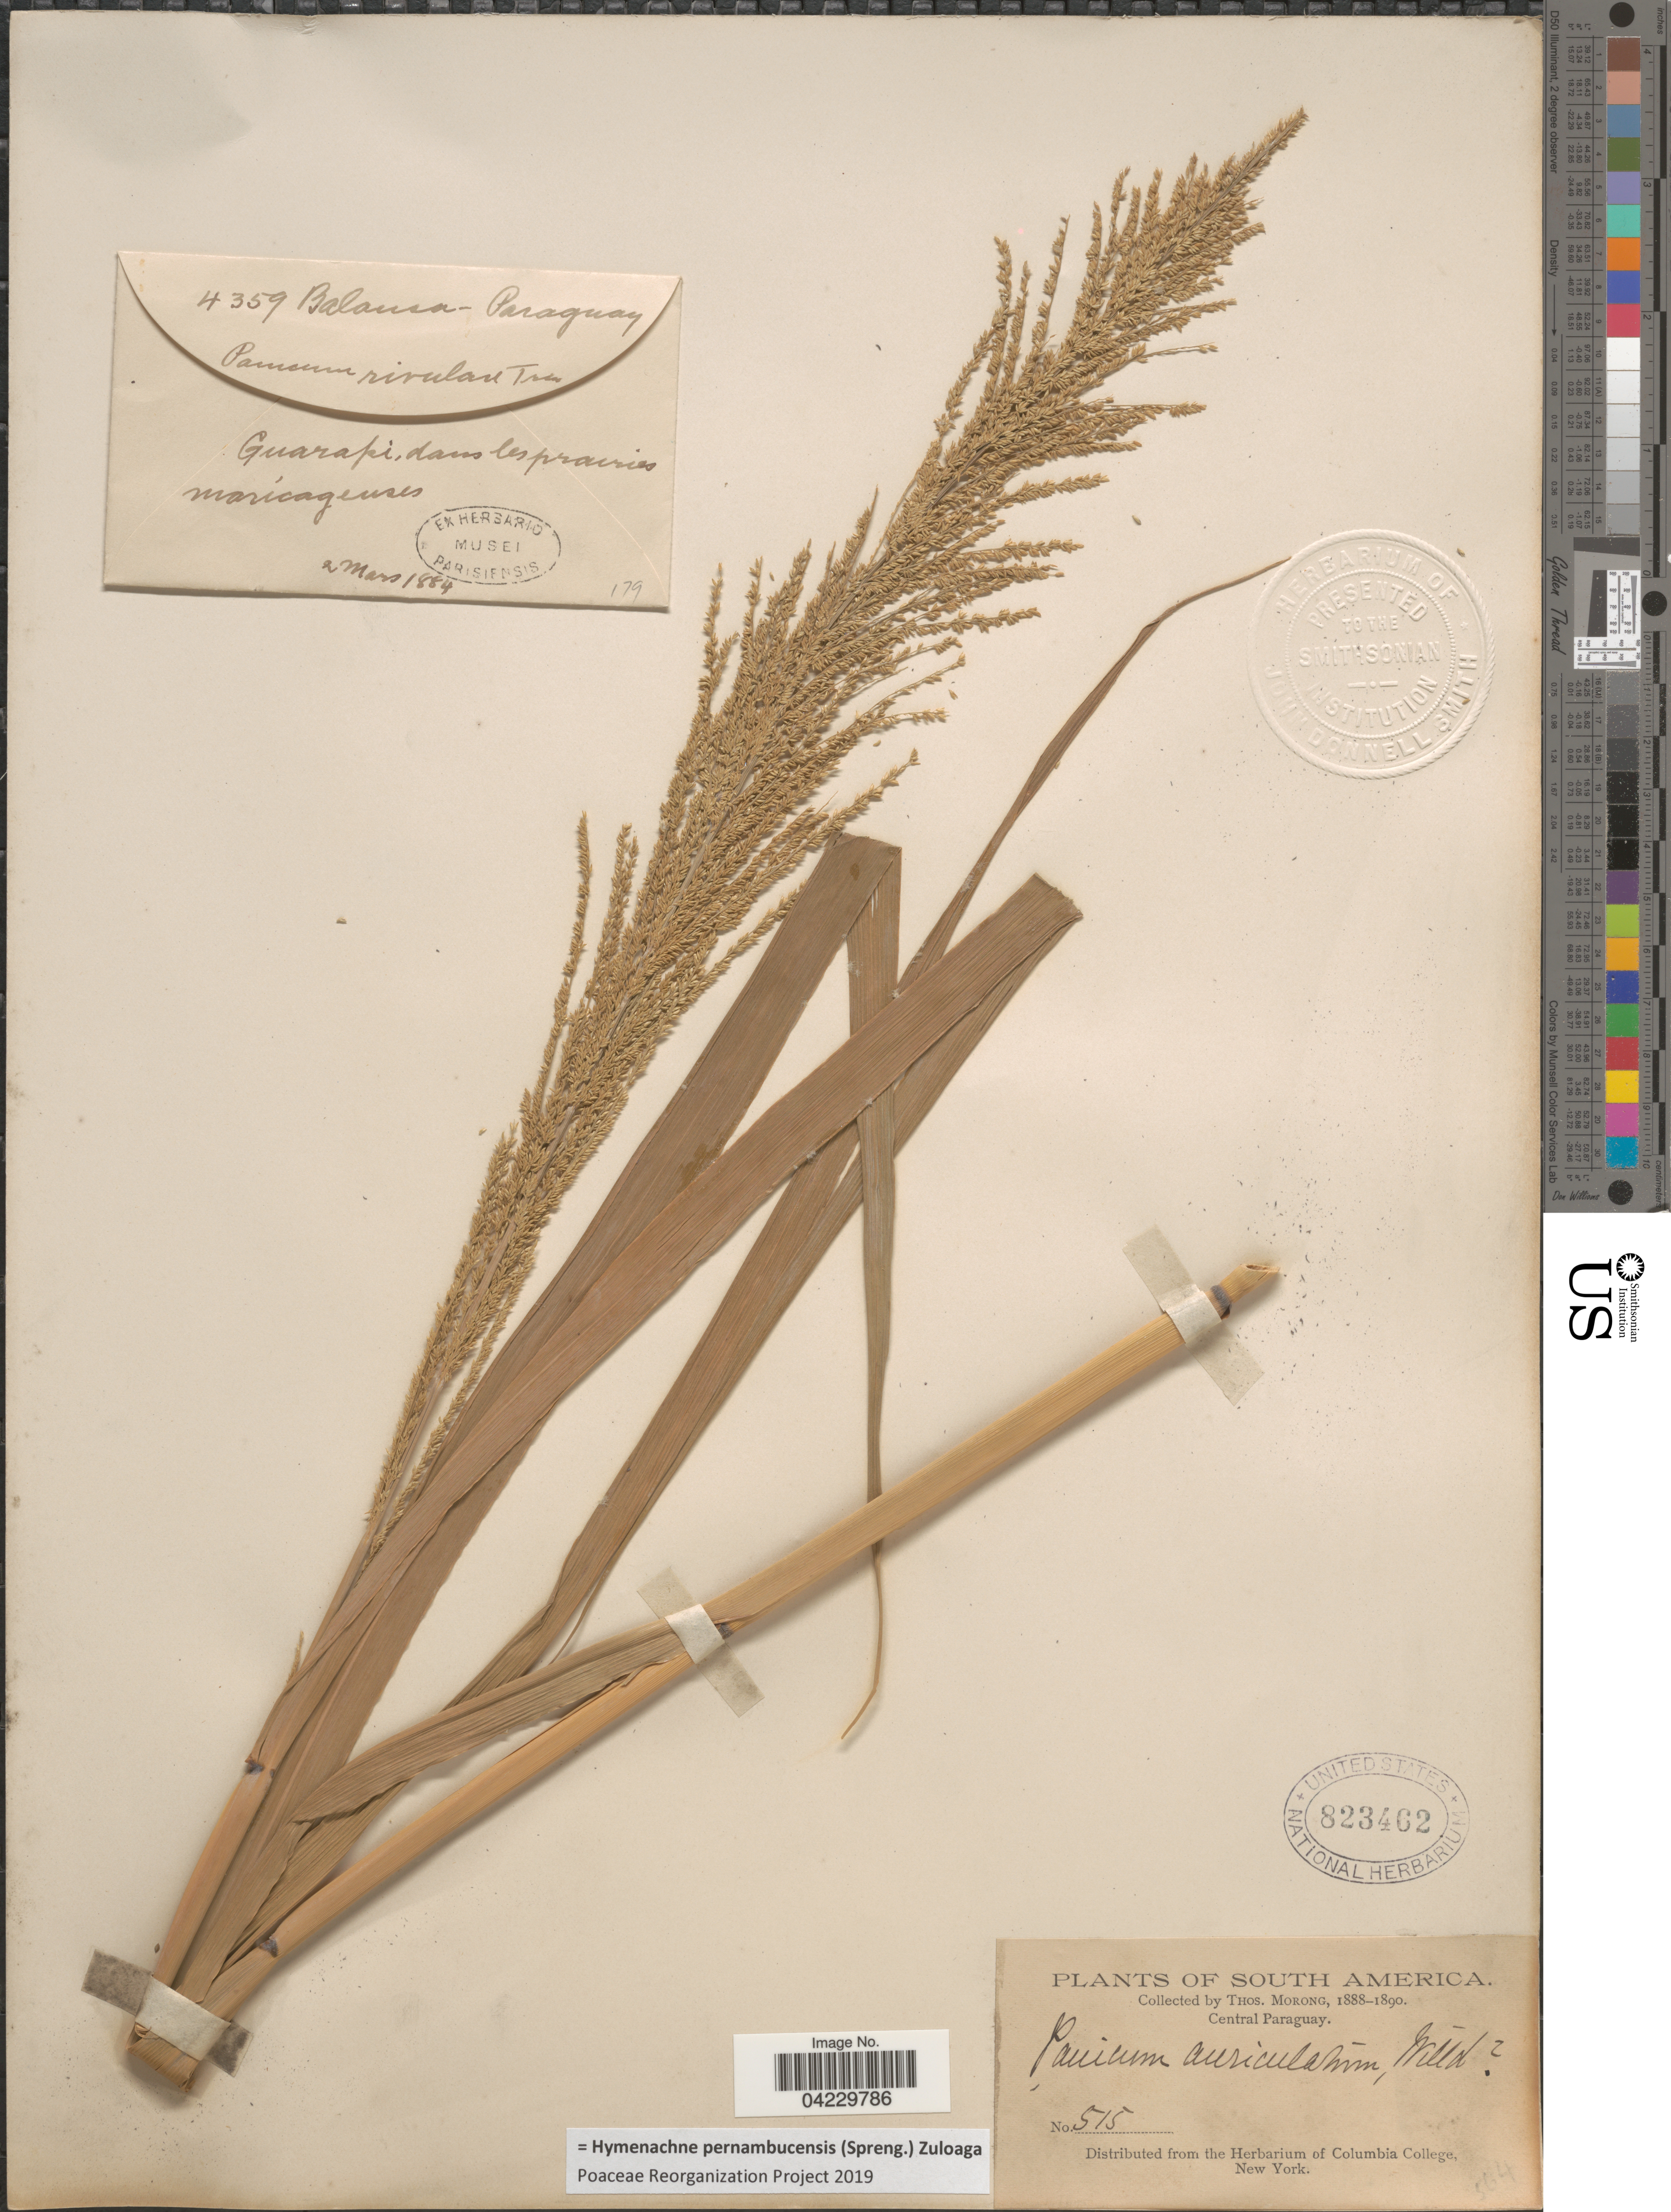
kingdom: Plantae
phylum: Tracheophyta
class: Liliopsida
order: Poales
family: Poaceae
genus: Hymenachne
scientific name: Hymenachne pernambucensis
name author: (Spreng.) Zuloaga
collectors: ex herb. T. Morong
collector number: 515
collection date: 1888/1890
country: Paraguay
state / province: Central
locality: Central Paraguay.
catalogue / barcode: US 823462